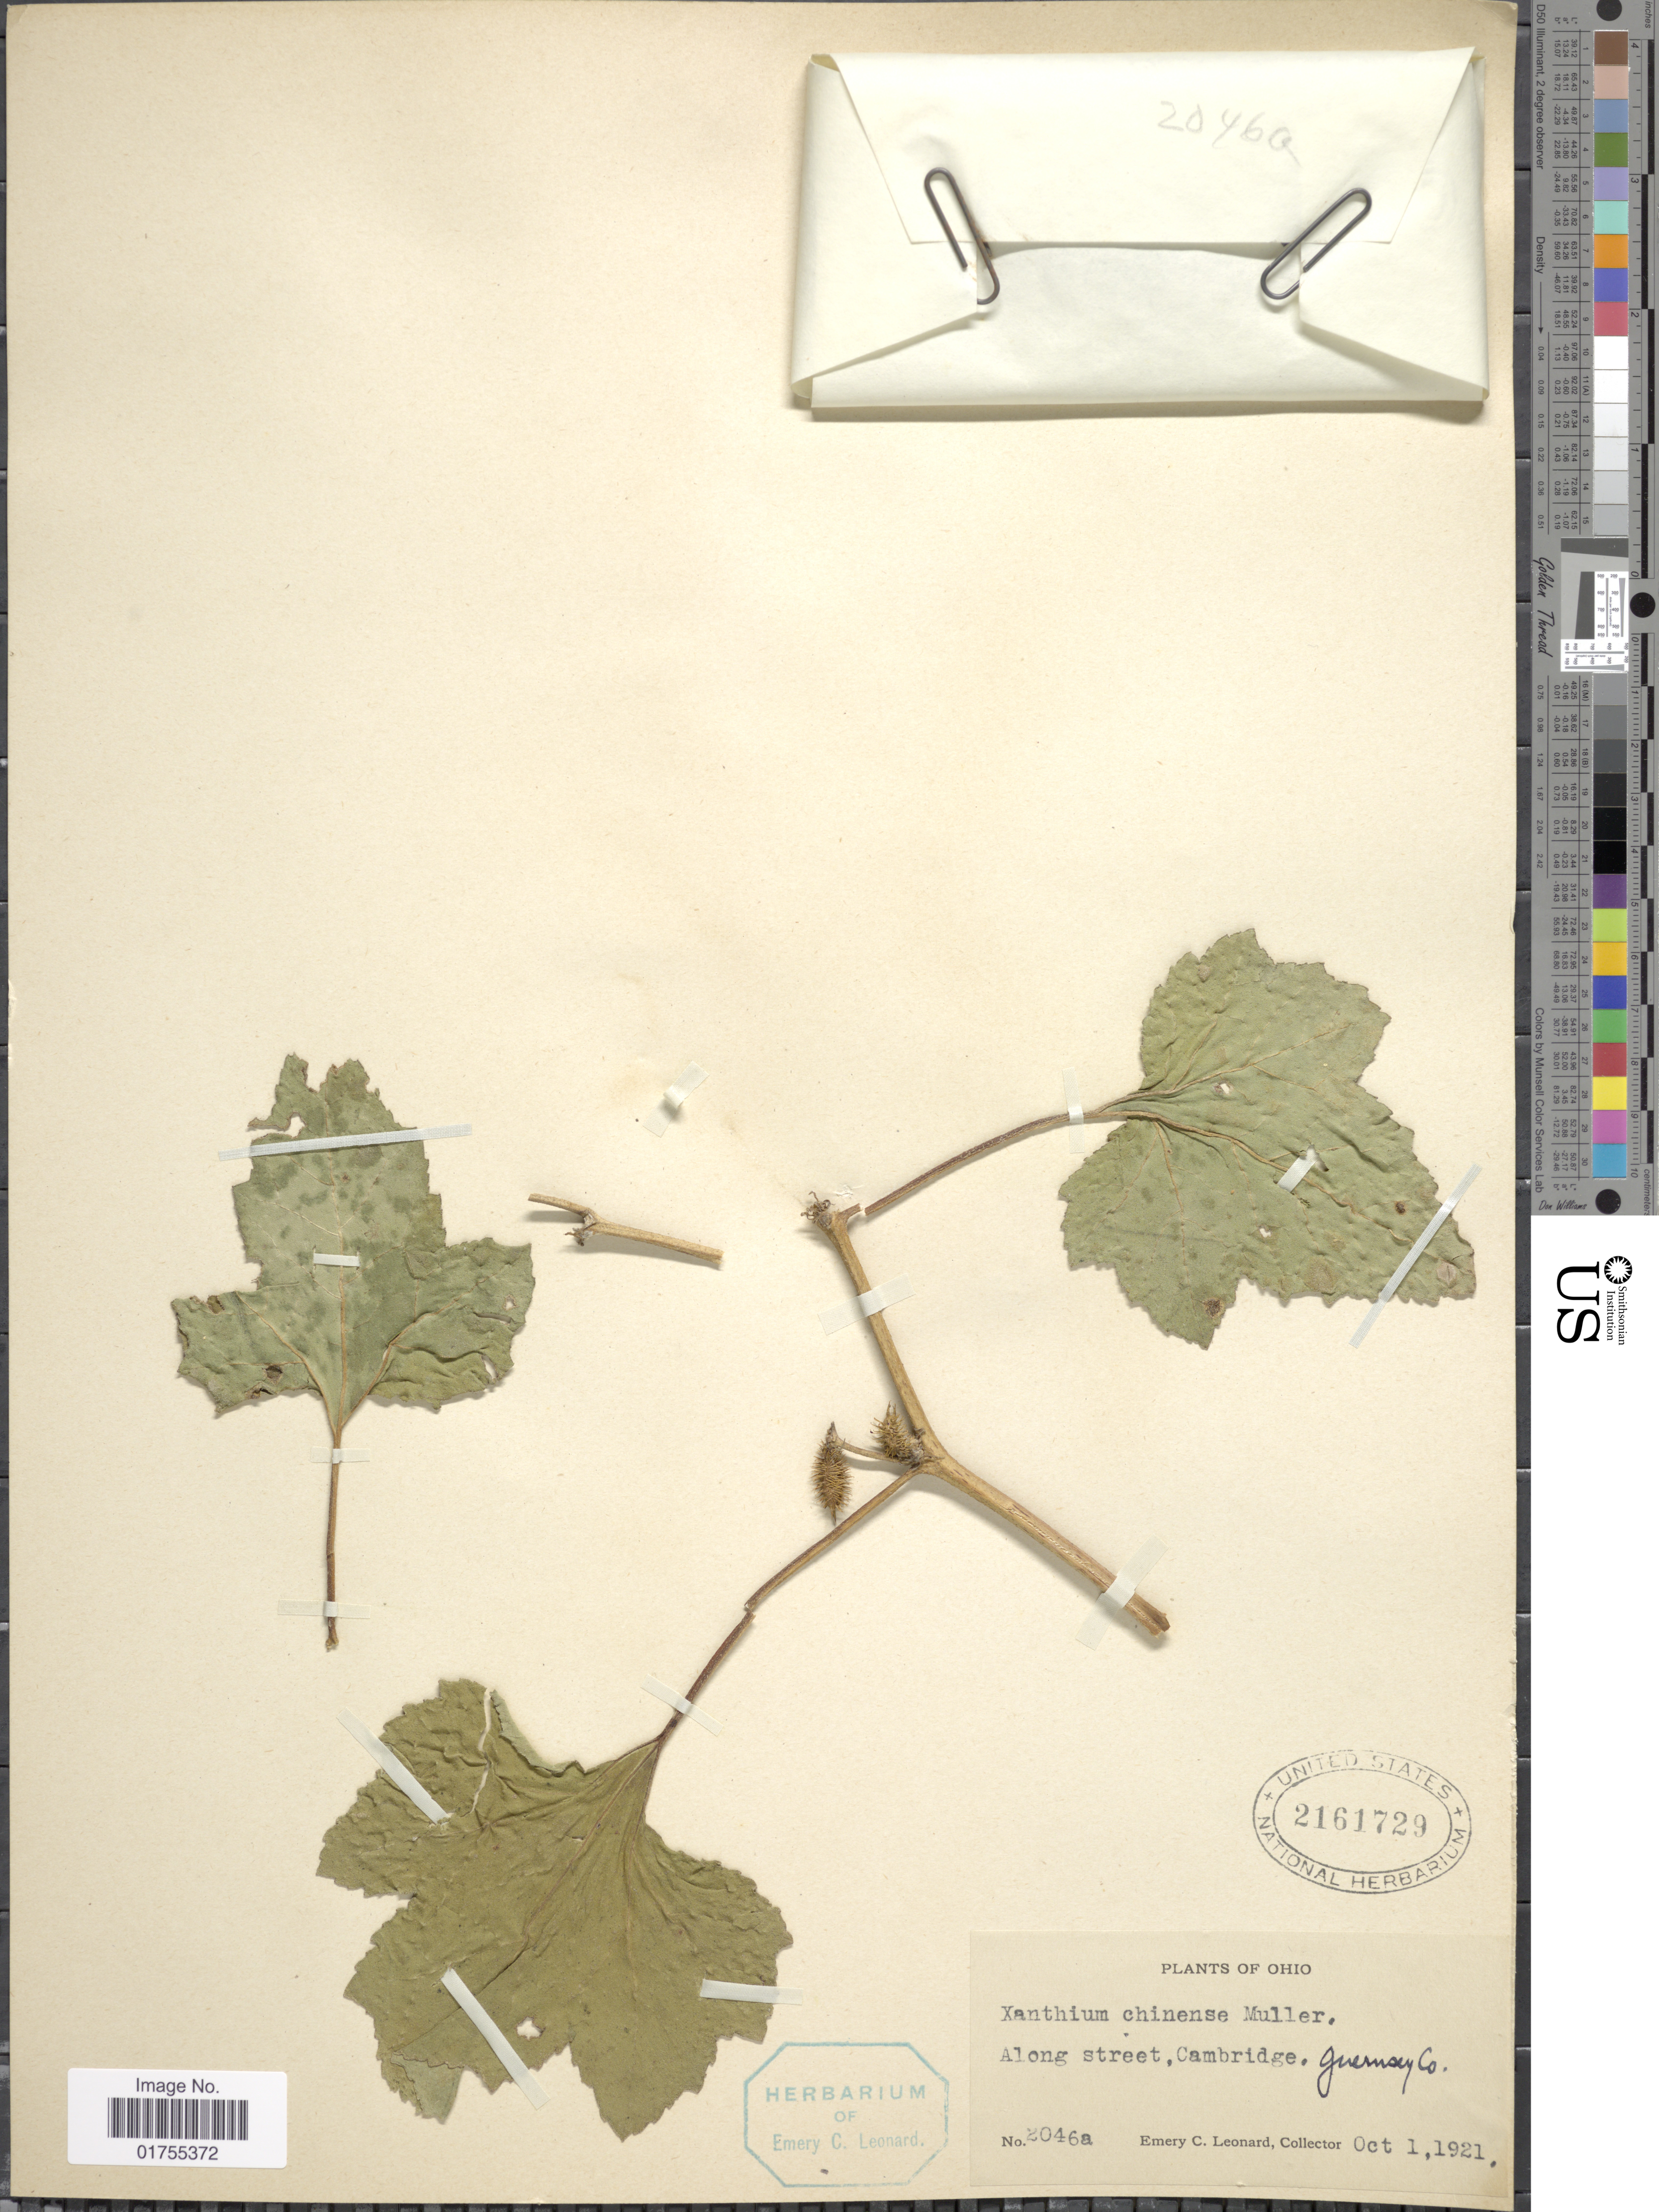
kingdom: Plantae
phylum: Tracheophyta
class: Magnoliopsida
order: Asterales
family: Asteraceae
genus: Xanthium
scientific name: Xanthium strumarium var. glabratum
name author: Mill.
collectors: E. C. Leonard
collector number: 2046a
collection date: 1921-10-01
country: United States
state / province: Ohio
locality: Along Street, Cambridge, Guernsey Co.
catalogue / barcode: US 2161729